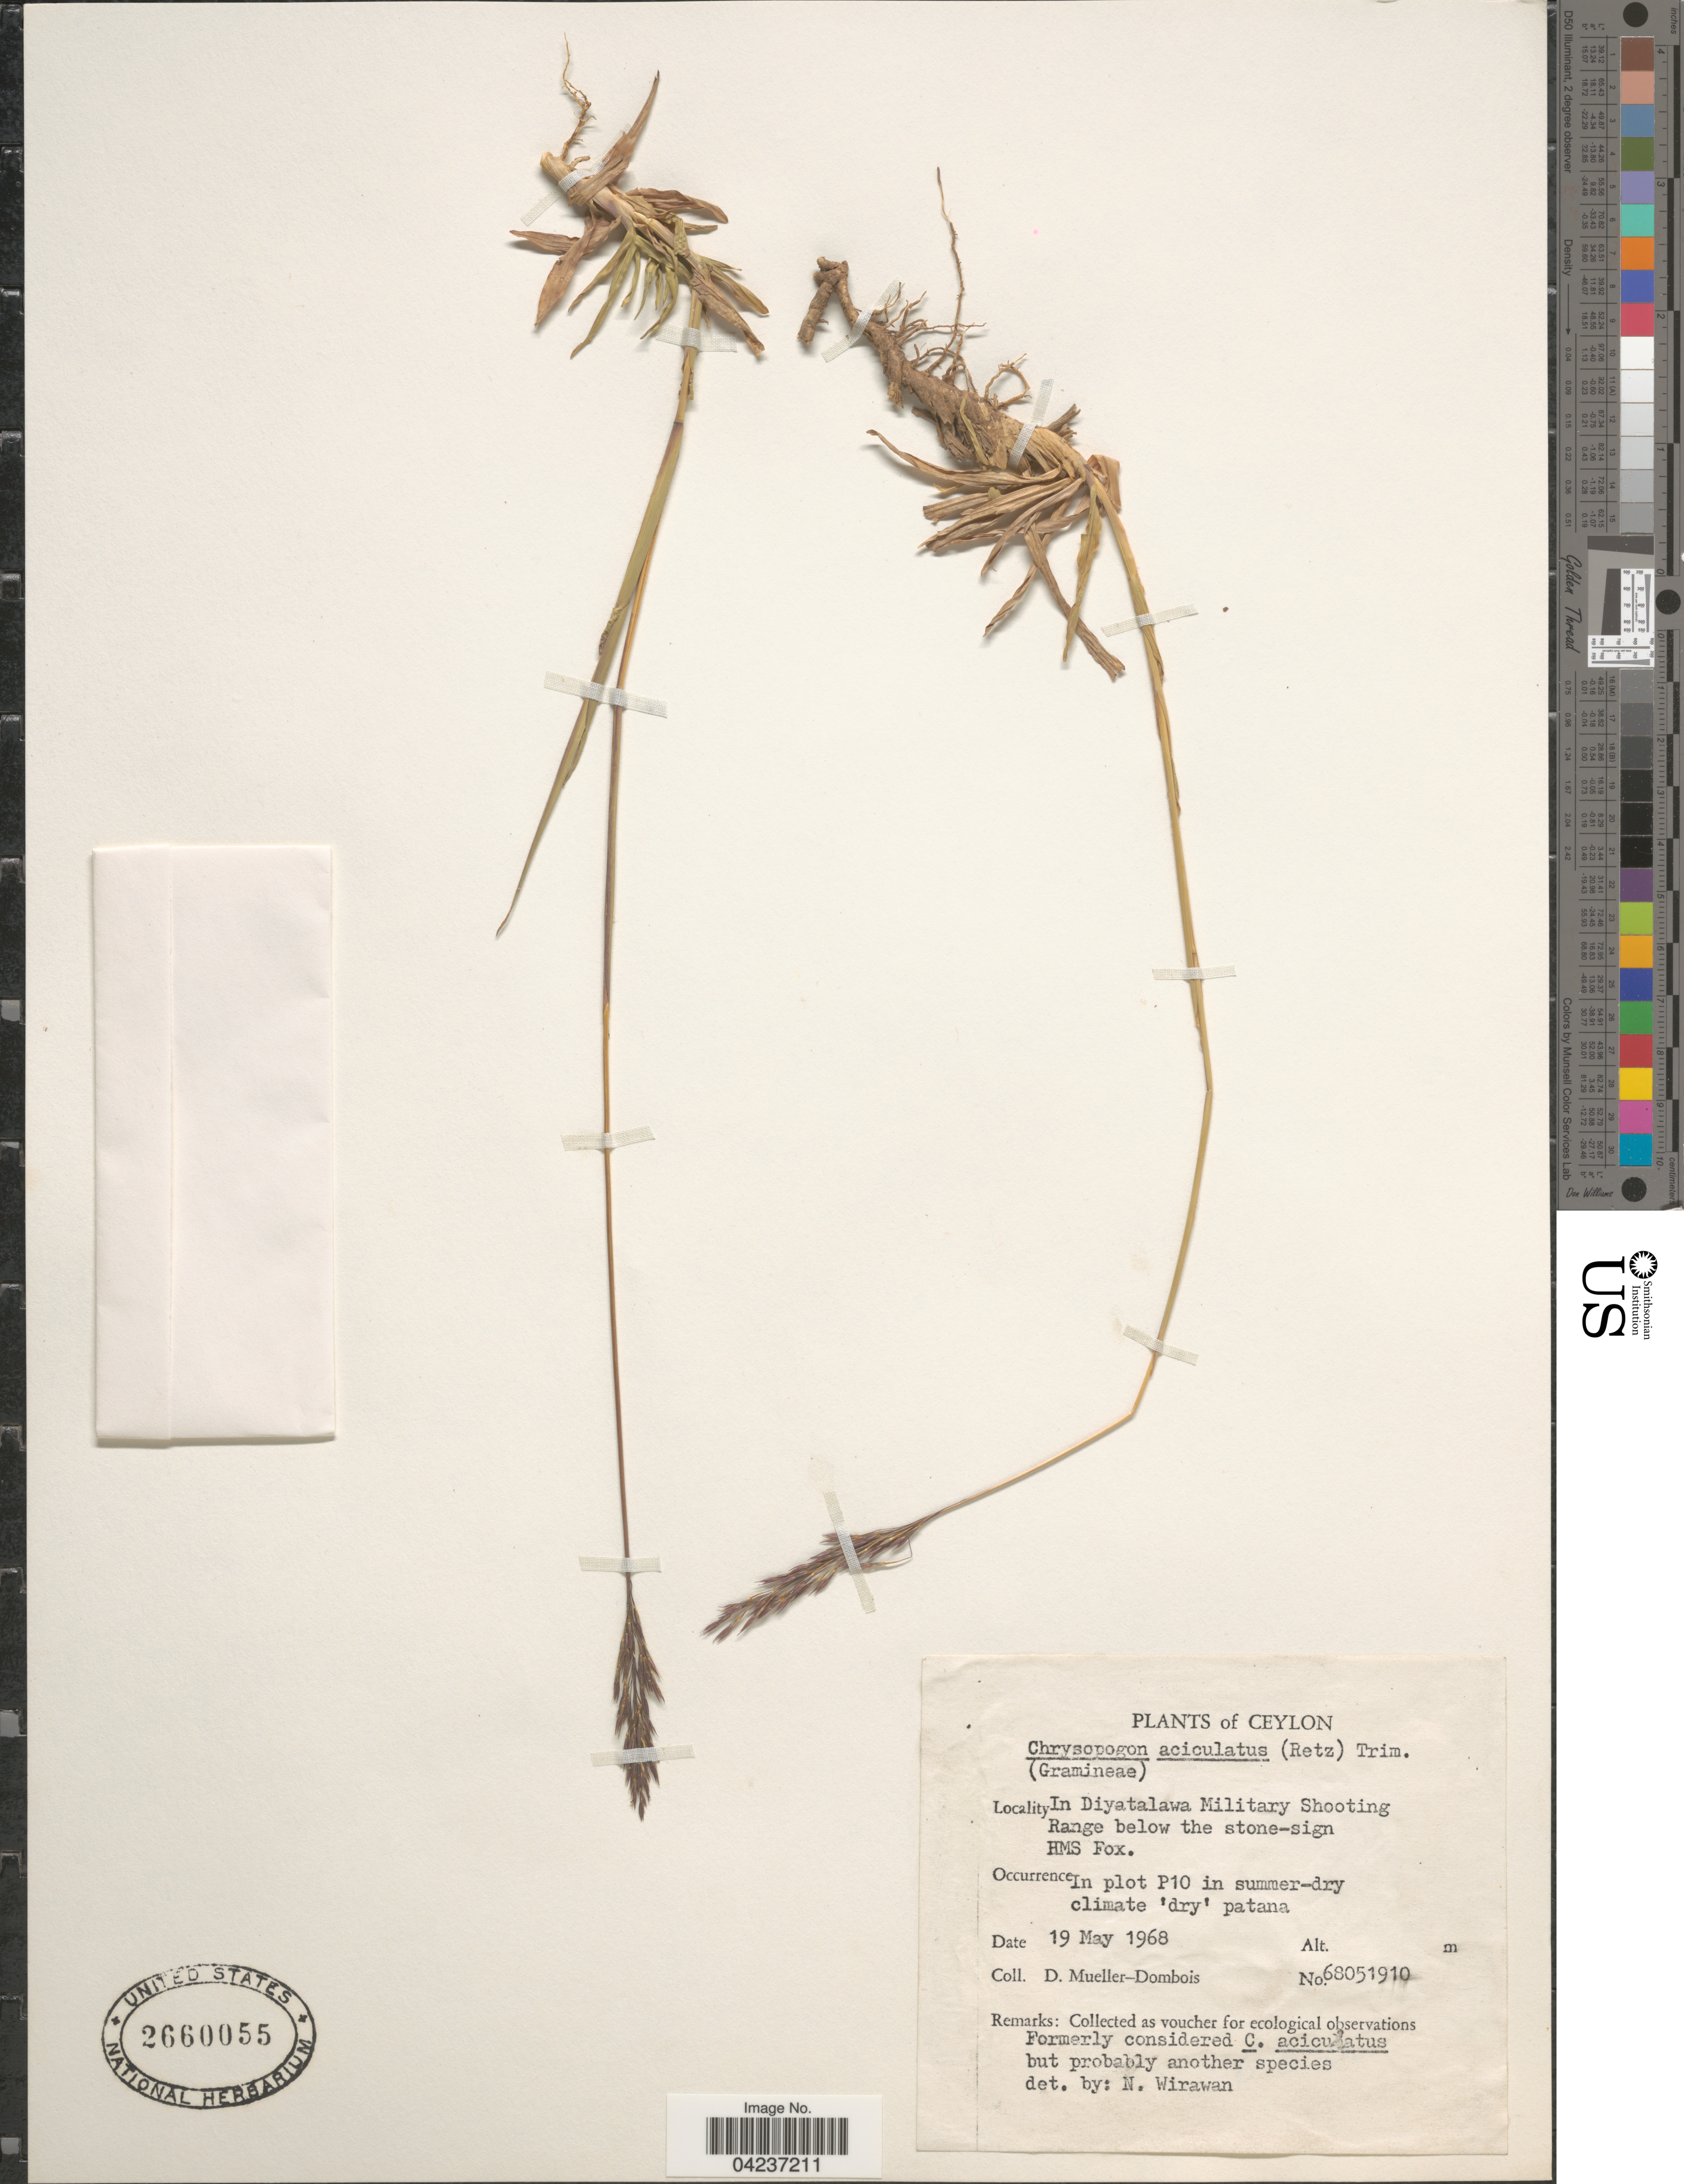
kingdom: Plantae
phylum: Tracheophyta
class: Liliopsida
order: Poales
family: Poaceae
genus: Chrysopogon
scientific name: Chrysopogon aciculatus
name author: (Retz.) Trin.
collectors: D. Mueller-Dombois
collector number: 68051910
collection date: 1968-05-19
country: Sri Lanka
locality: Ceylon. In Diyatalawa Military Shooting Range below the stone-sign HMS Fox. In plot P10 in summer-dry climate 'dry' patana.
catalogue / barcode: US 2660055